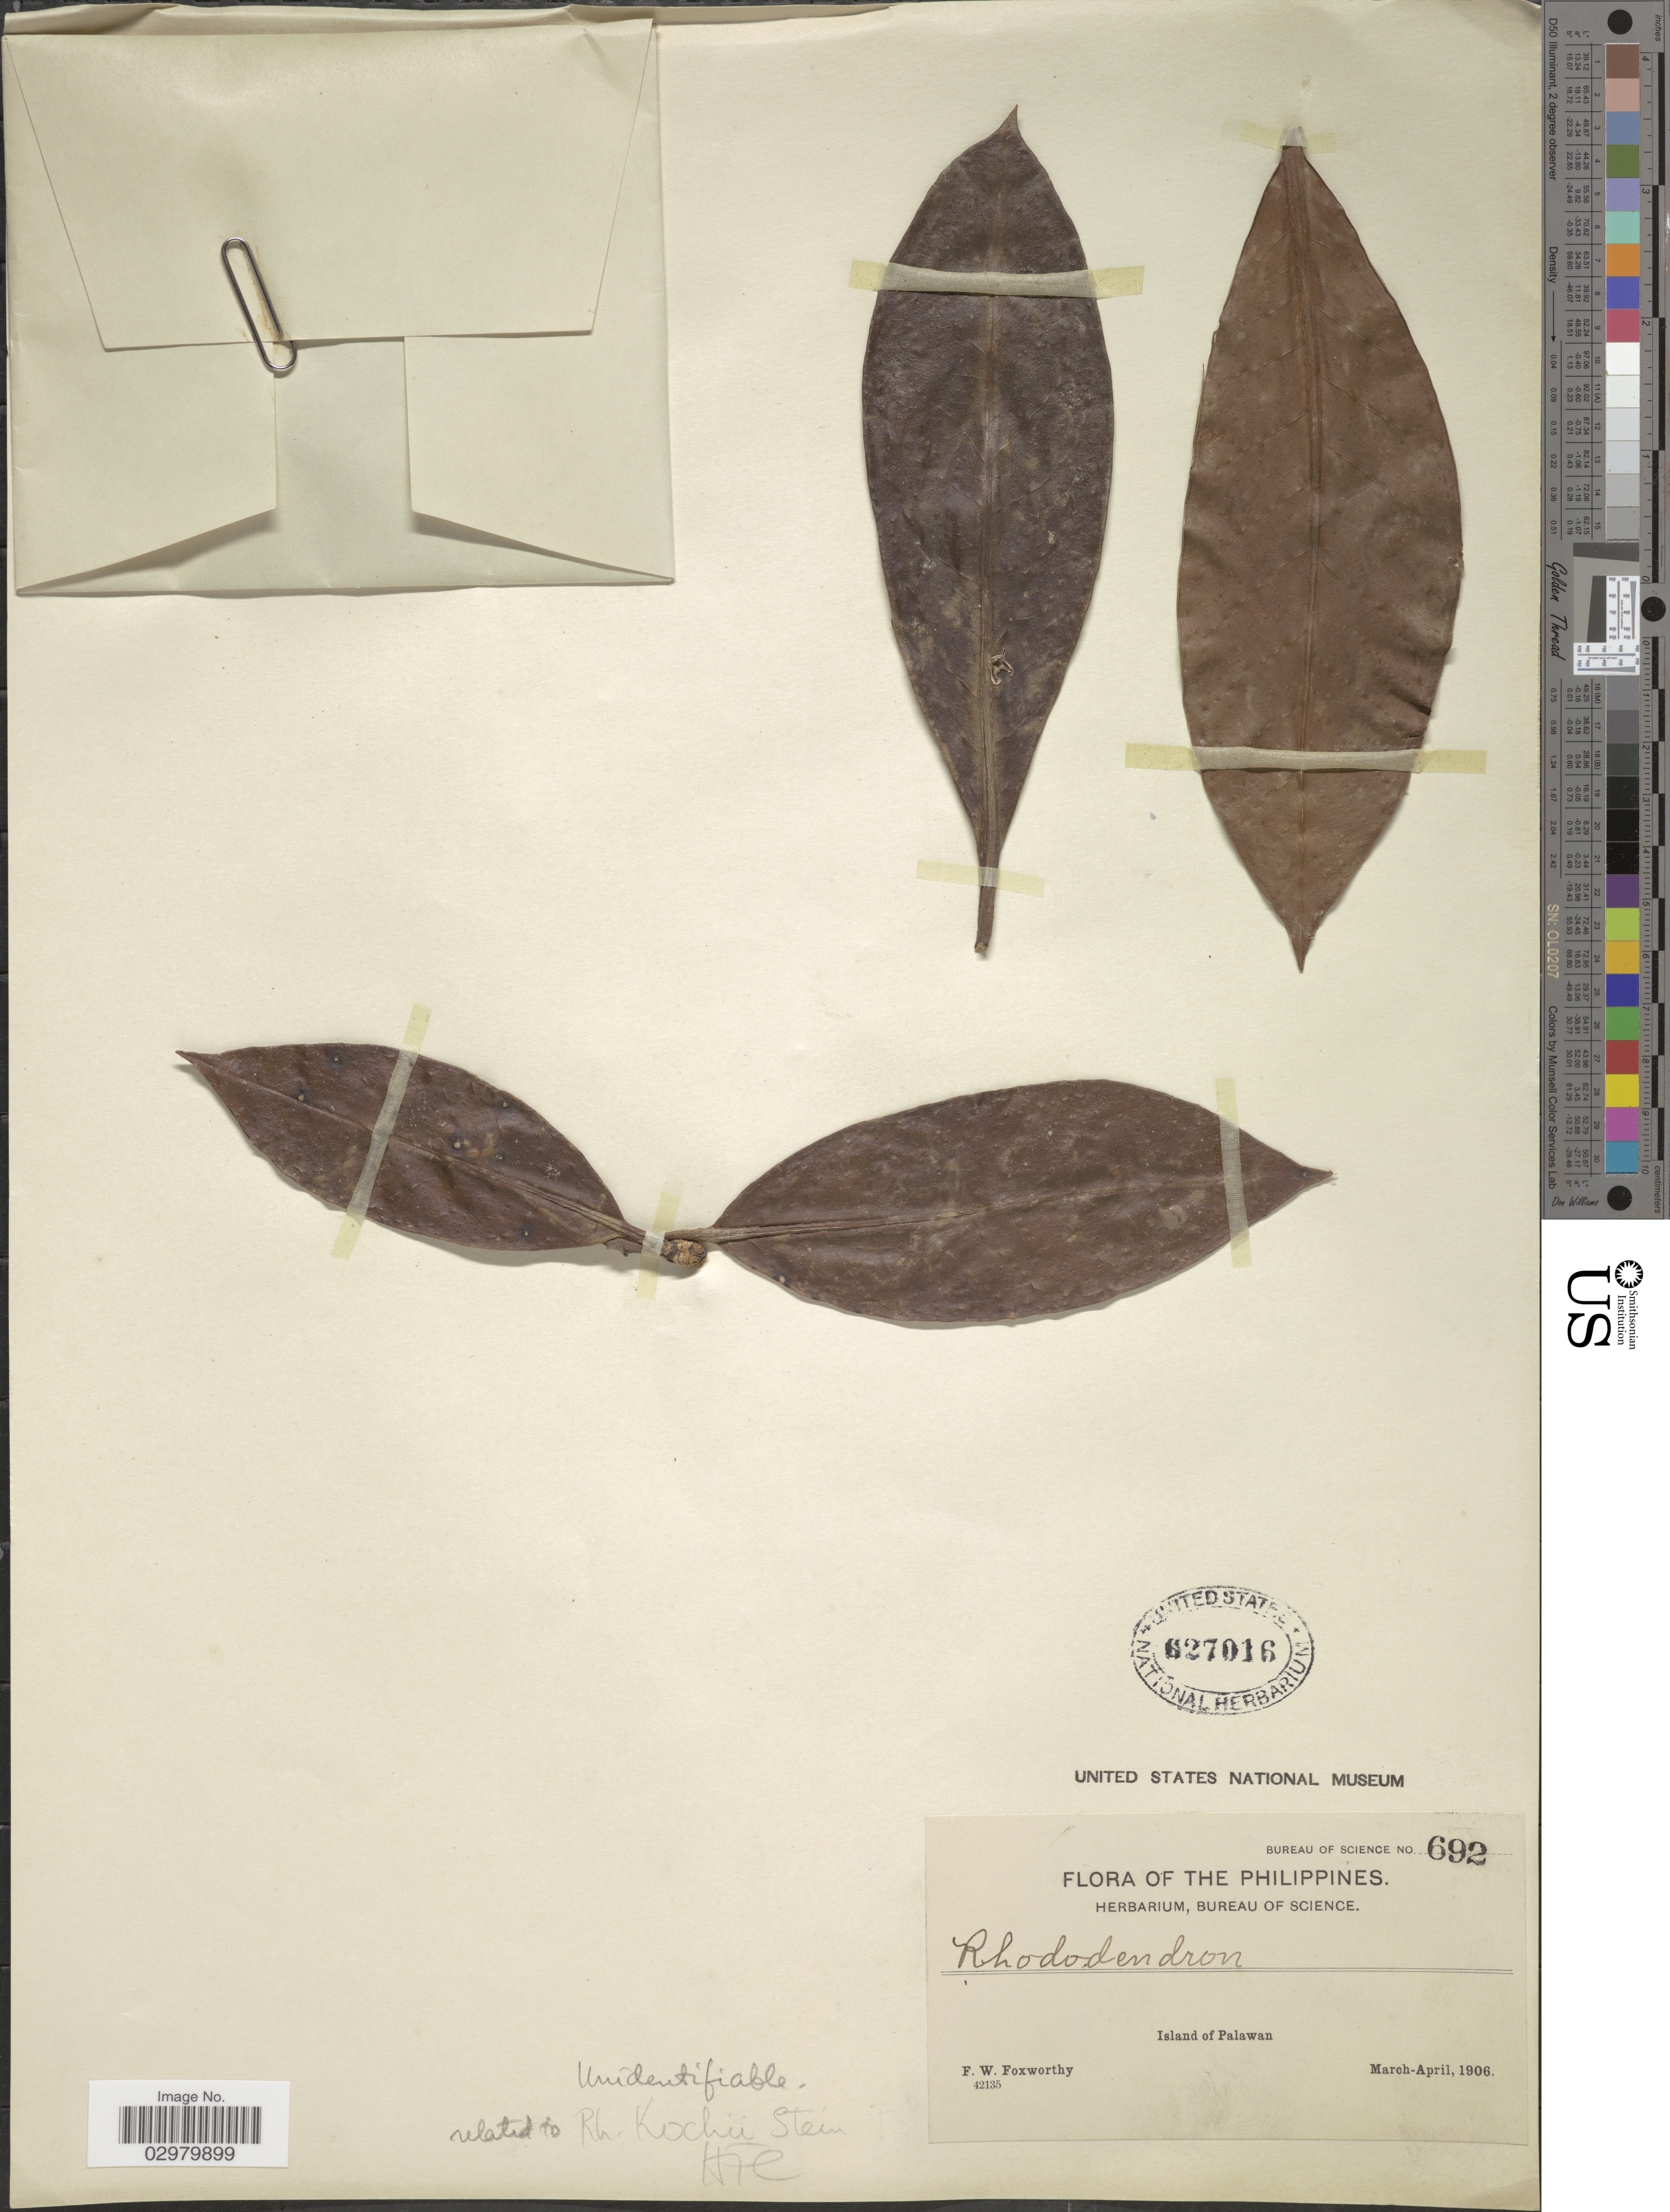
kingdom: Plantae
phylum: Tracheophyta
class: Magnoliopsida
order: Ericales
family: Ericaceae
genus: Rhododendron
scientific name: Rhododendron sp.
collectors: F. W. Foxworthy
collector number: Bureau of Science 692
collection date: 1906-03/1906-04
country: Philippines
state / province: Mimaropa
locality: Island of Palawan.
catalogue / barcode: US 627016